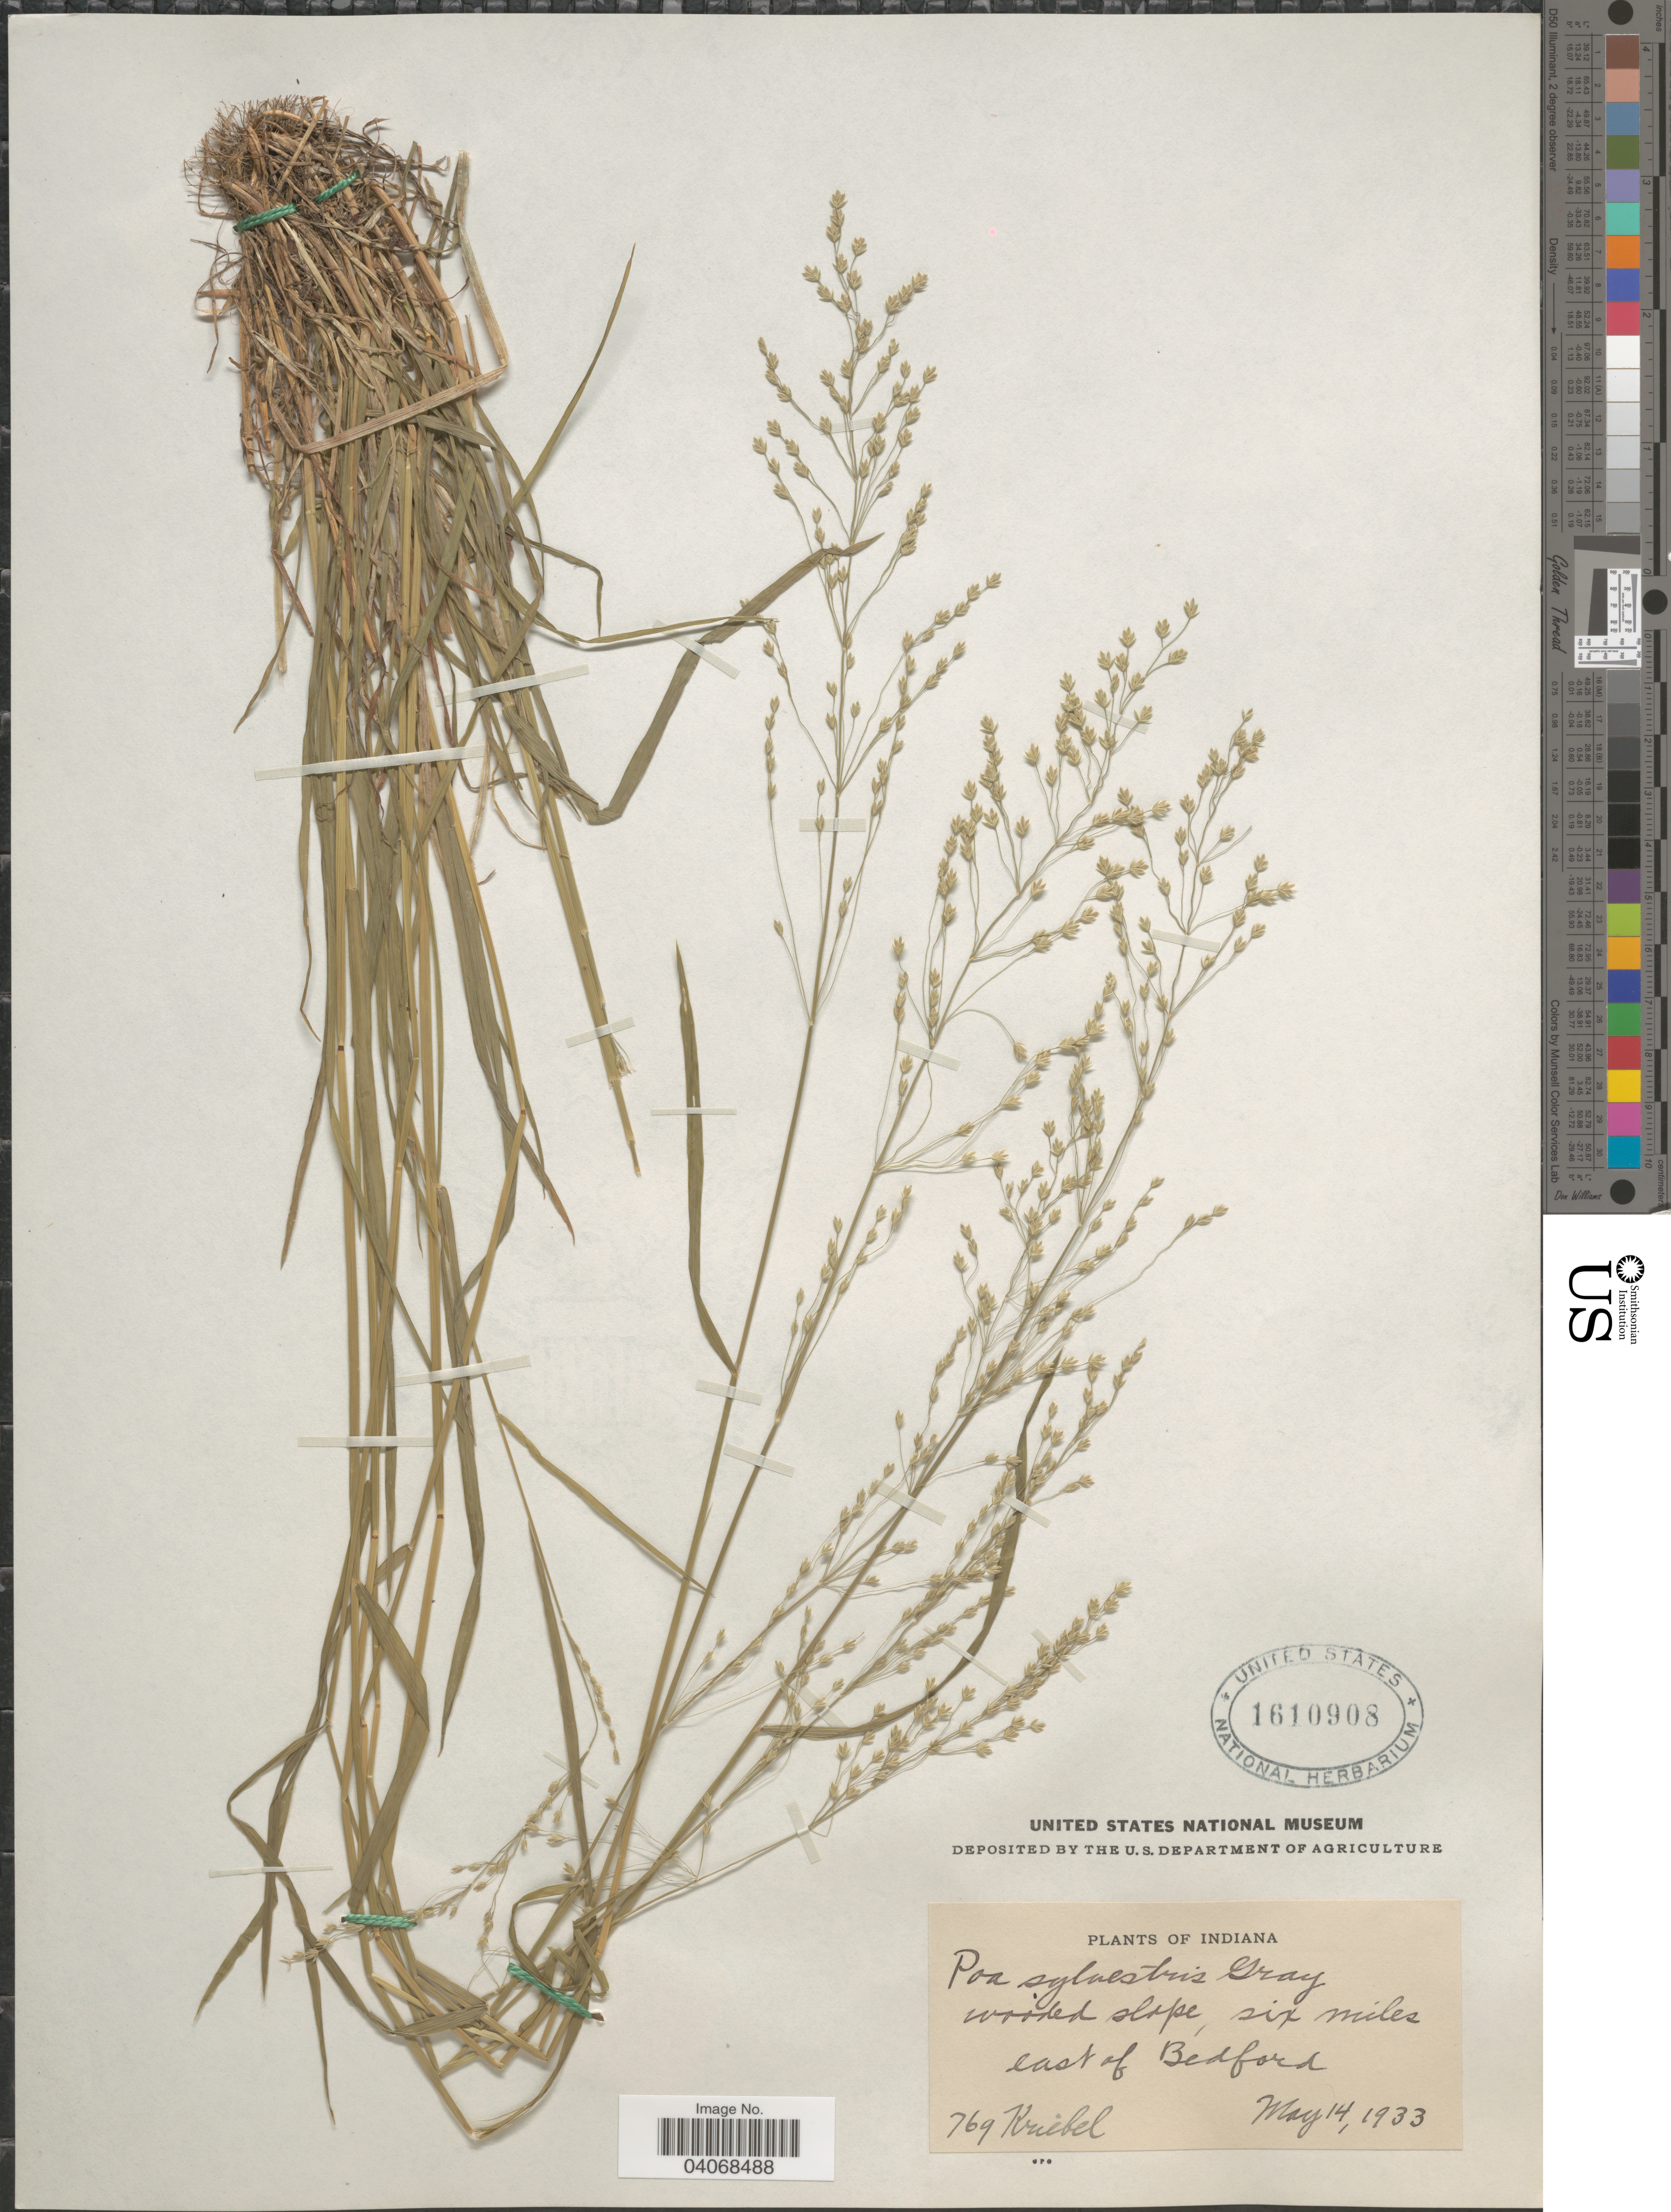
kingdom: Plantae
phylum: Tracheophyta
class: Liliopsida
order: Poales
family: Poaceae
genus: Poa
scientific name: Poa sylvestris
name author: A. Gray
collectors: Kriebel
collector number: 769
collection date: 1933-05-14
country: United States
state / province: Indiana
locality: Wooded slope, six miles east of Bedford.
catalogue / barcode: US 1610908